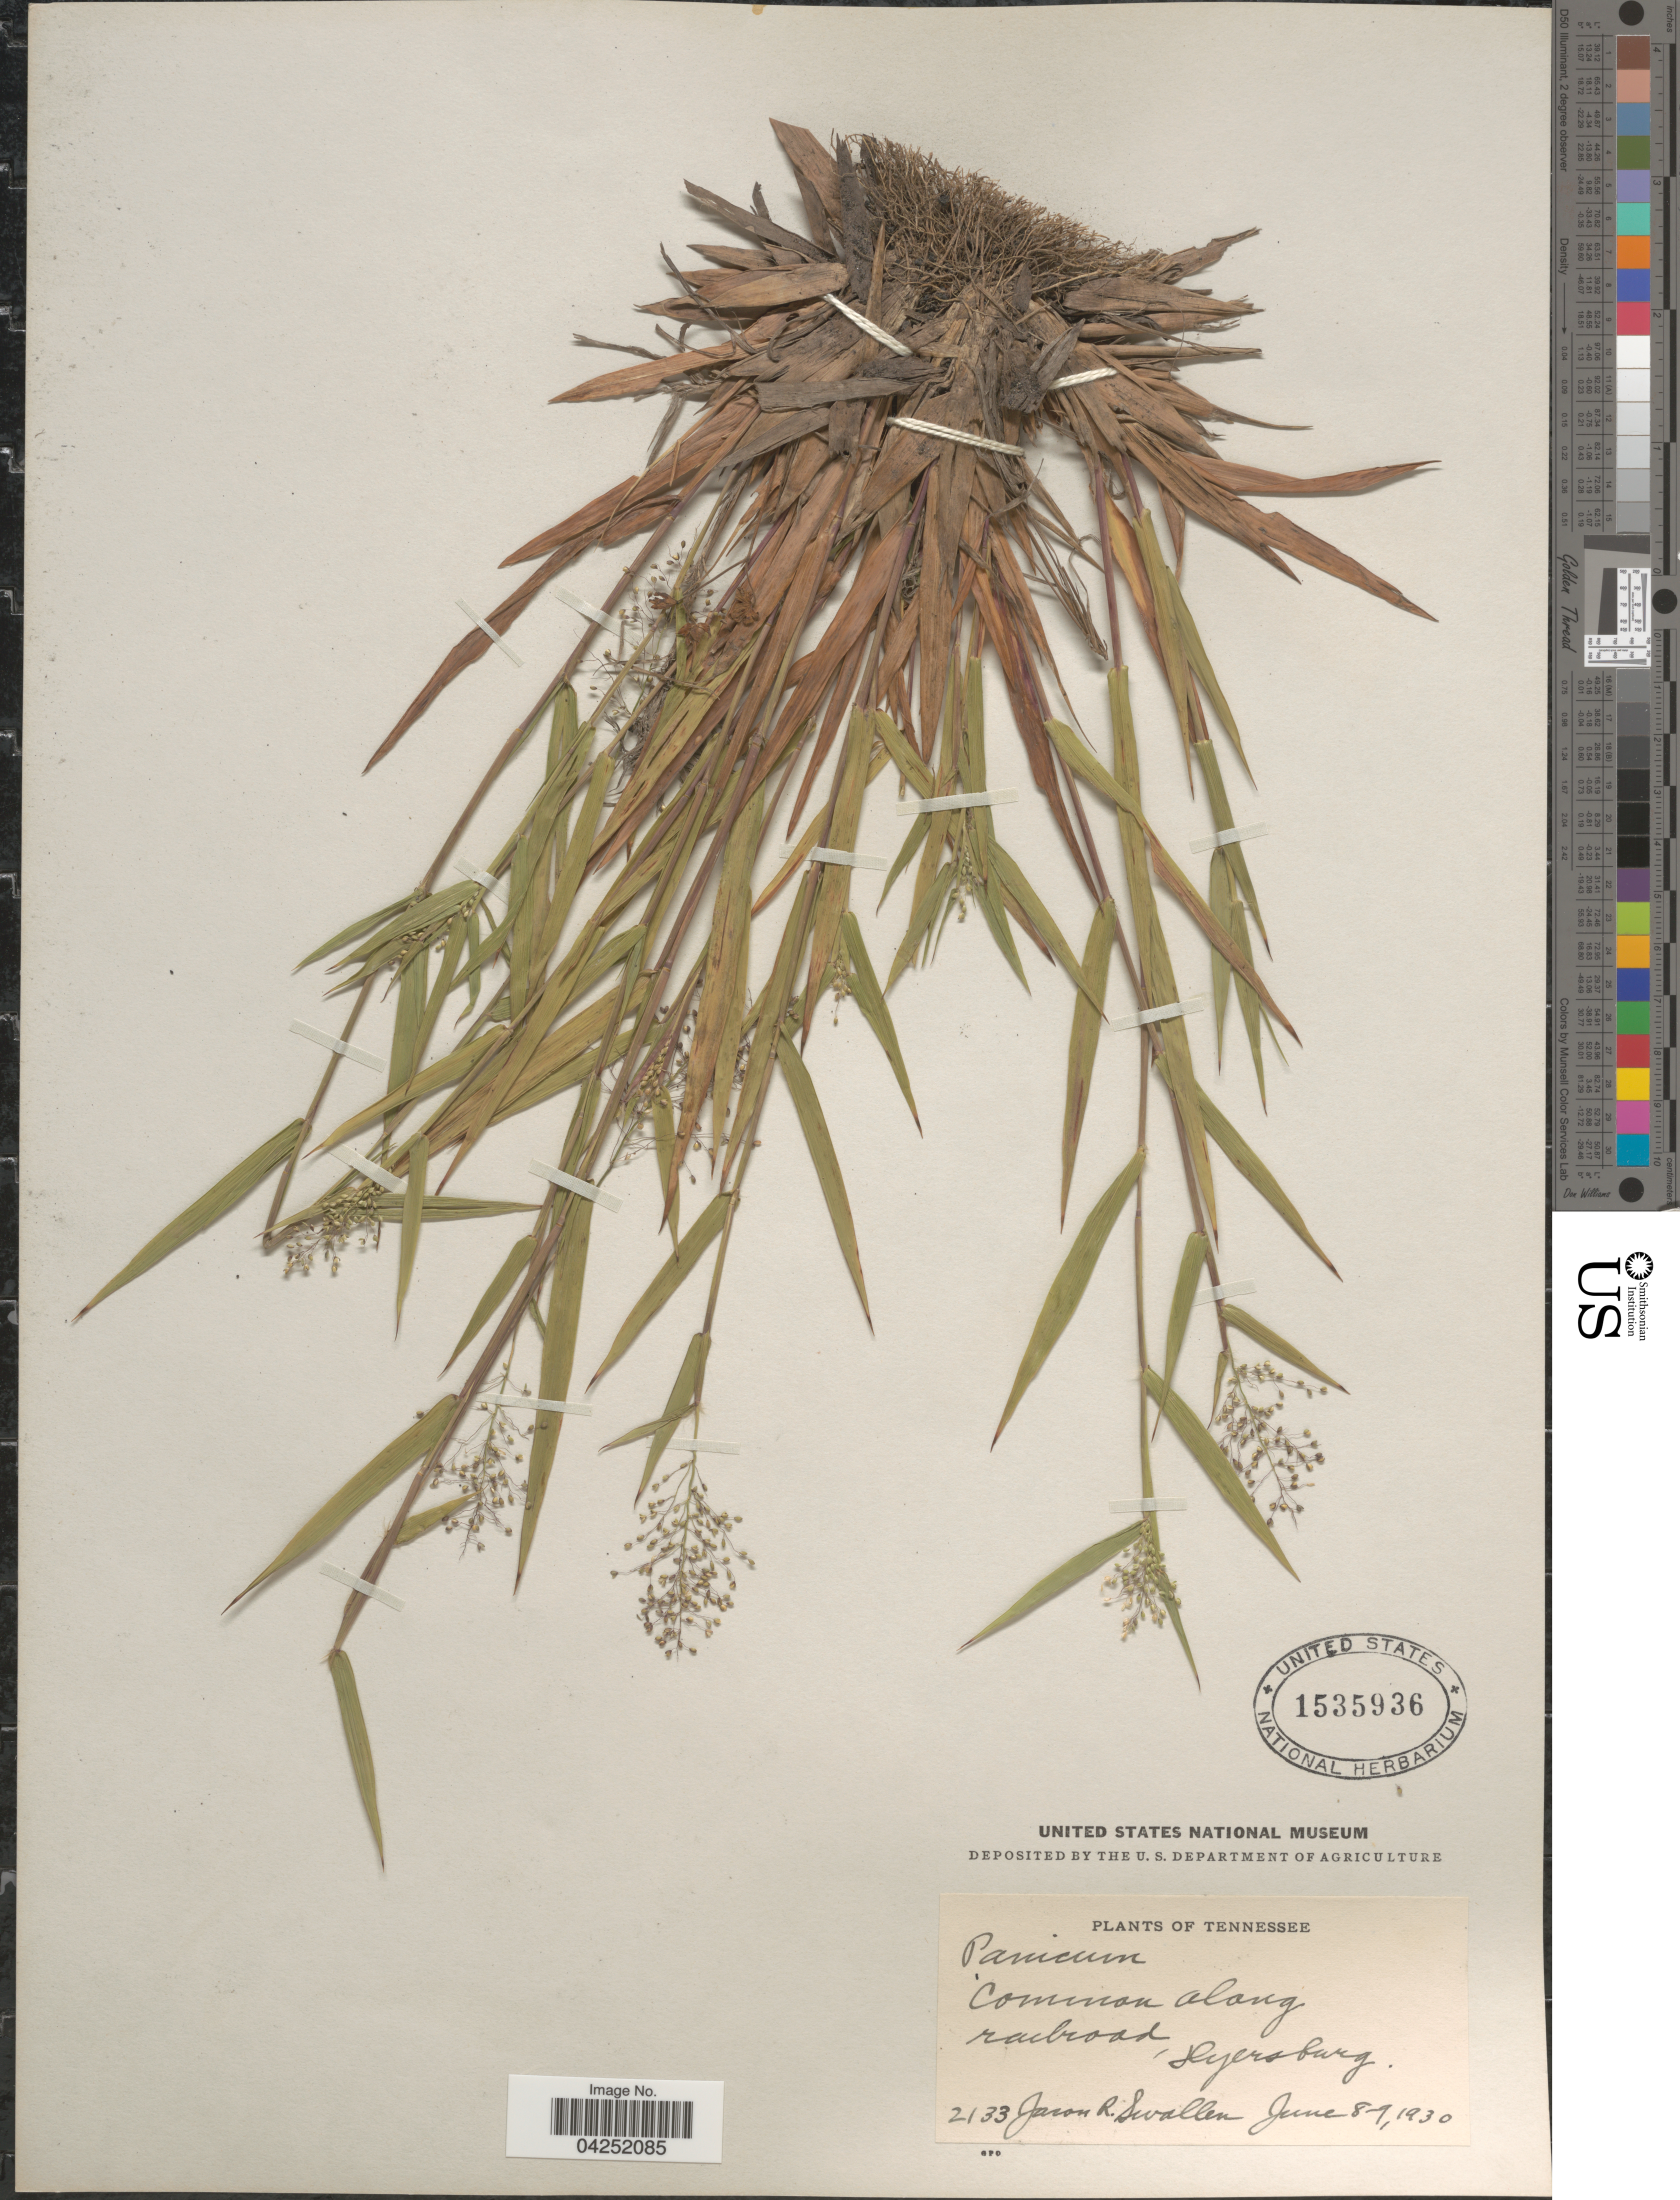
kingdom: Plantae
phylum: Tracheophyta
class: Liliopsida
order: Poales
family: Poaceae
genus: Dichanthelium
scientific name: Dichanthelium acuminatum var. lindheimeri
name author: (Nash) Gould & C.A. Clark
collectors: J. R. Swallen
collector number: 2133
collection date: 1930-06-08/1930-06-09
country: United States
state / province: Tennessee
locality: Common along railroad, Hyersburg.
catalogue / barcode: US 1535936